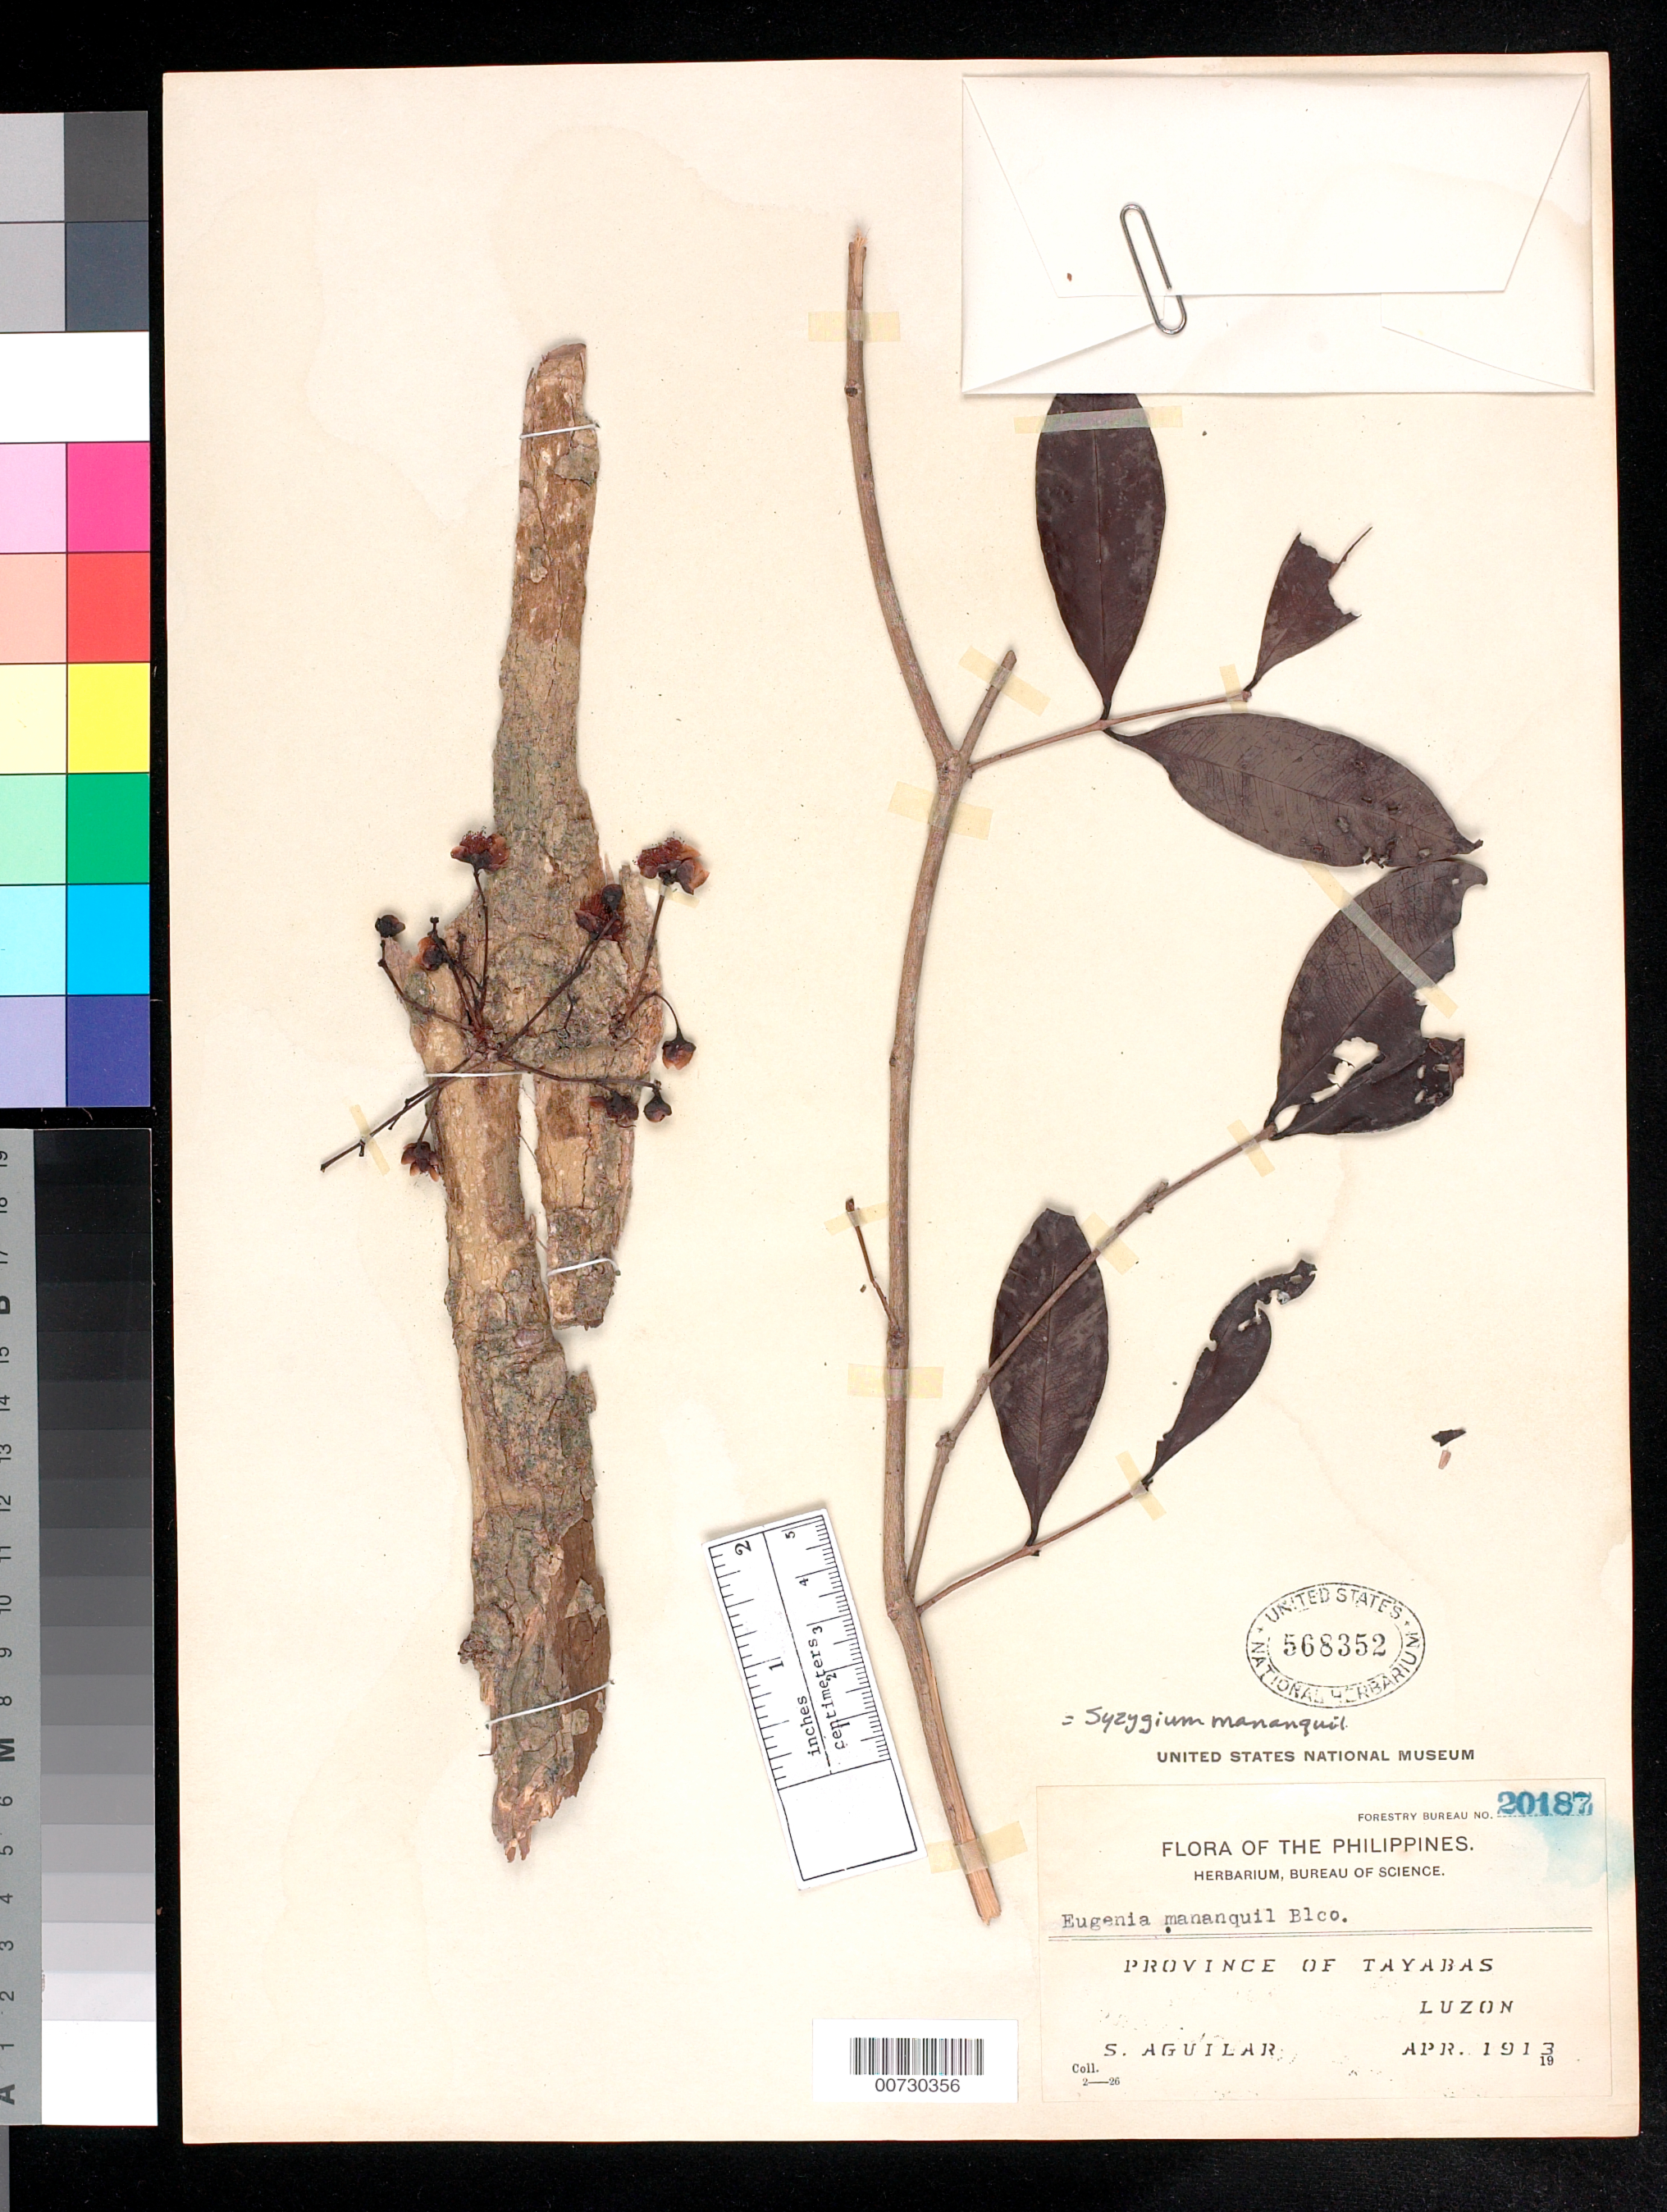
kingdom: Plantae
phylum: Tracheophyta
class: Magnoliopsida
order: Myrtales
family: Myrtaceae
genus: Syzygium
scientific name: Syzygium mananquil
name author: (Blanco) Merr.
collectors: S. Aguilar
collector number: For. Bur. 20187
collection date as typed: Apr 1913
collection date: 1913-04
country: Philippines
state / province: Calabarzon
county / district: Quezon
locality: Tayabas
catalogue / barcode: US 568352